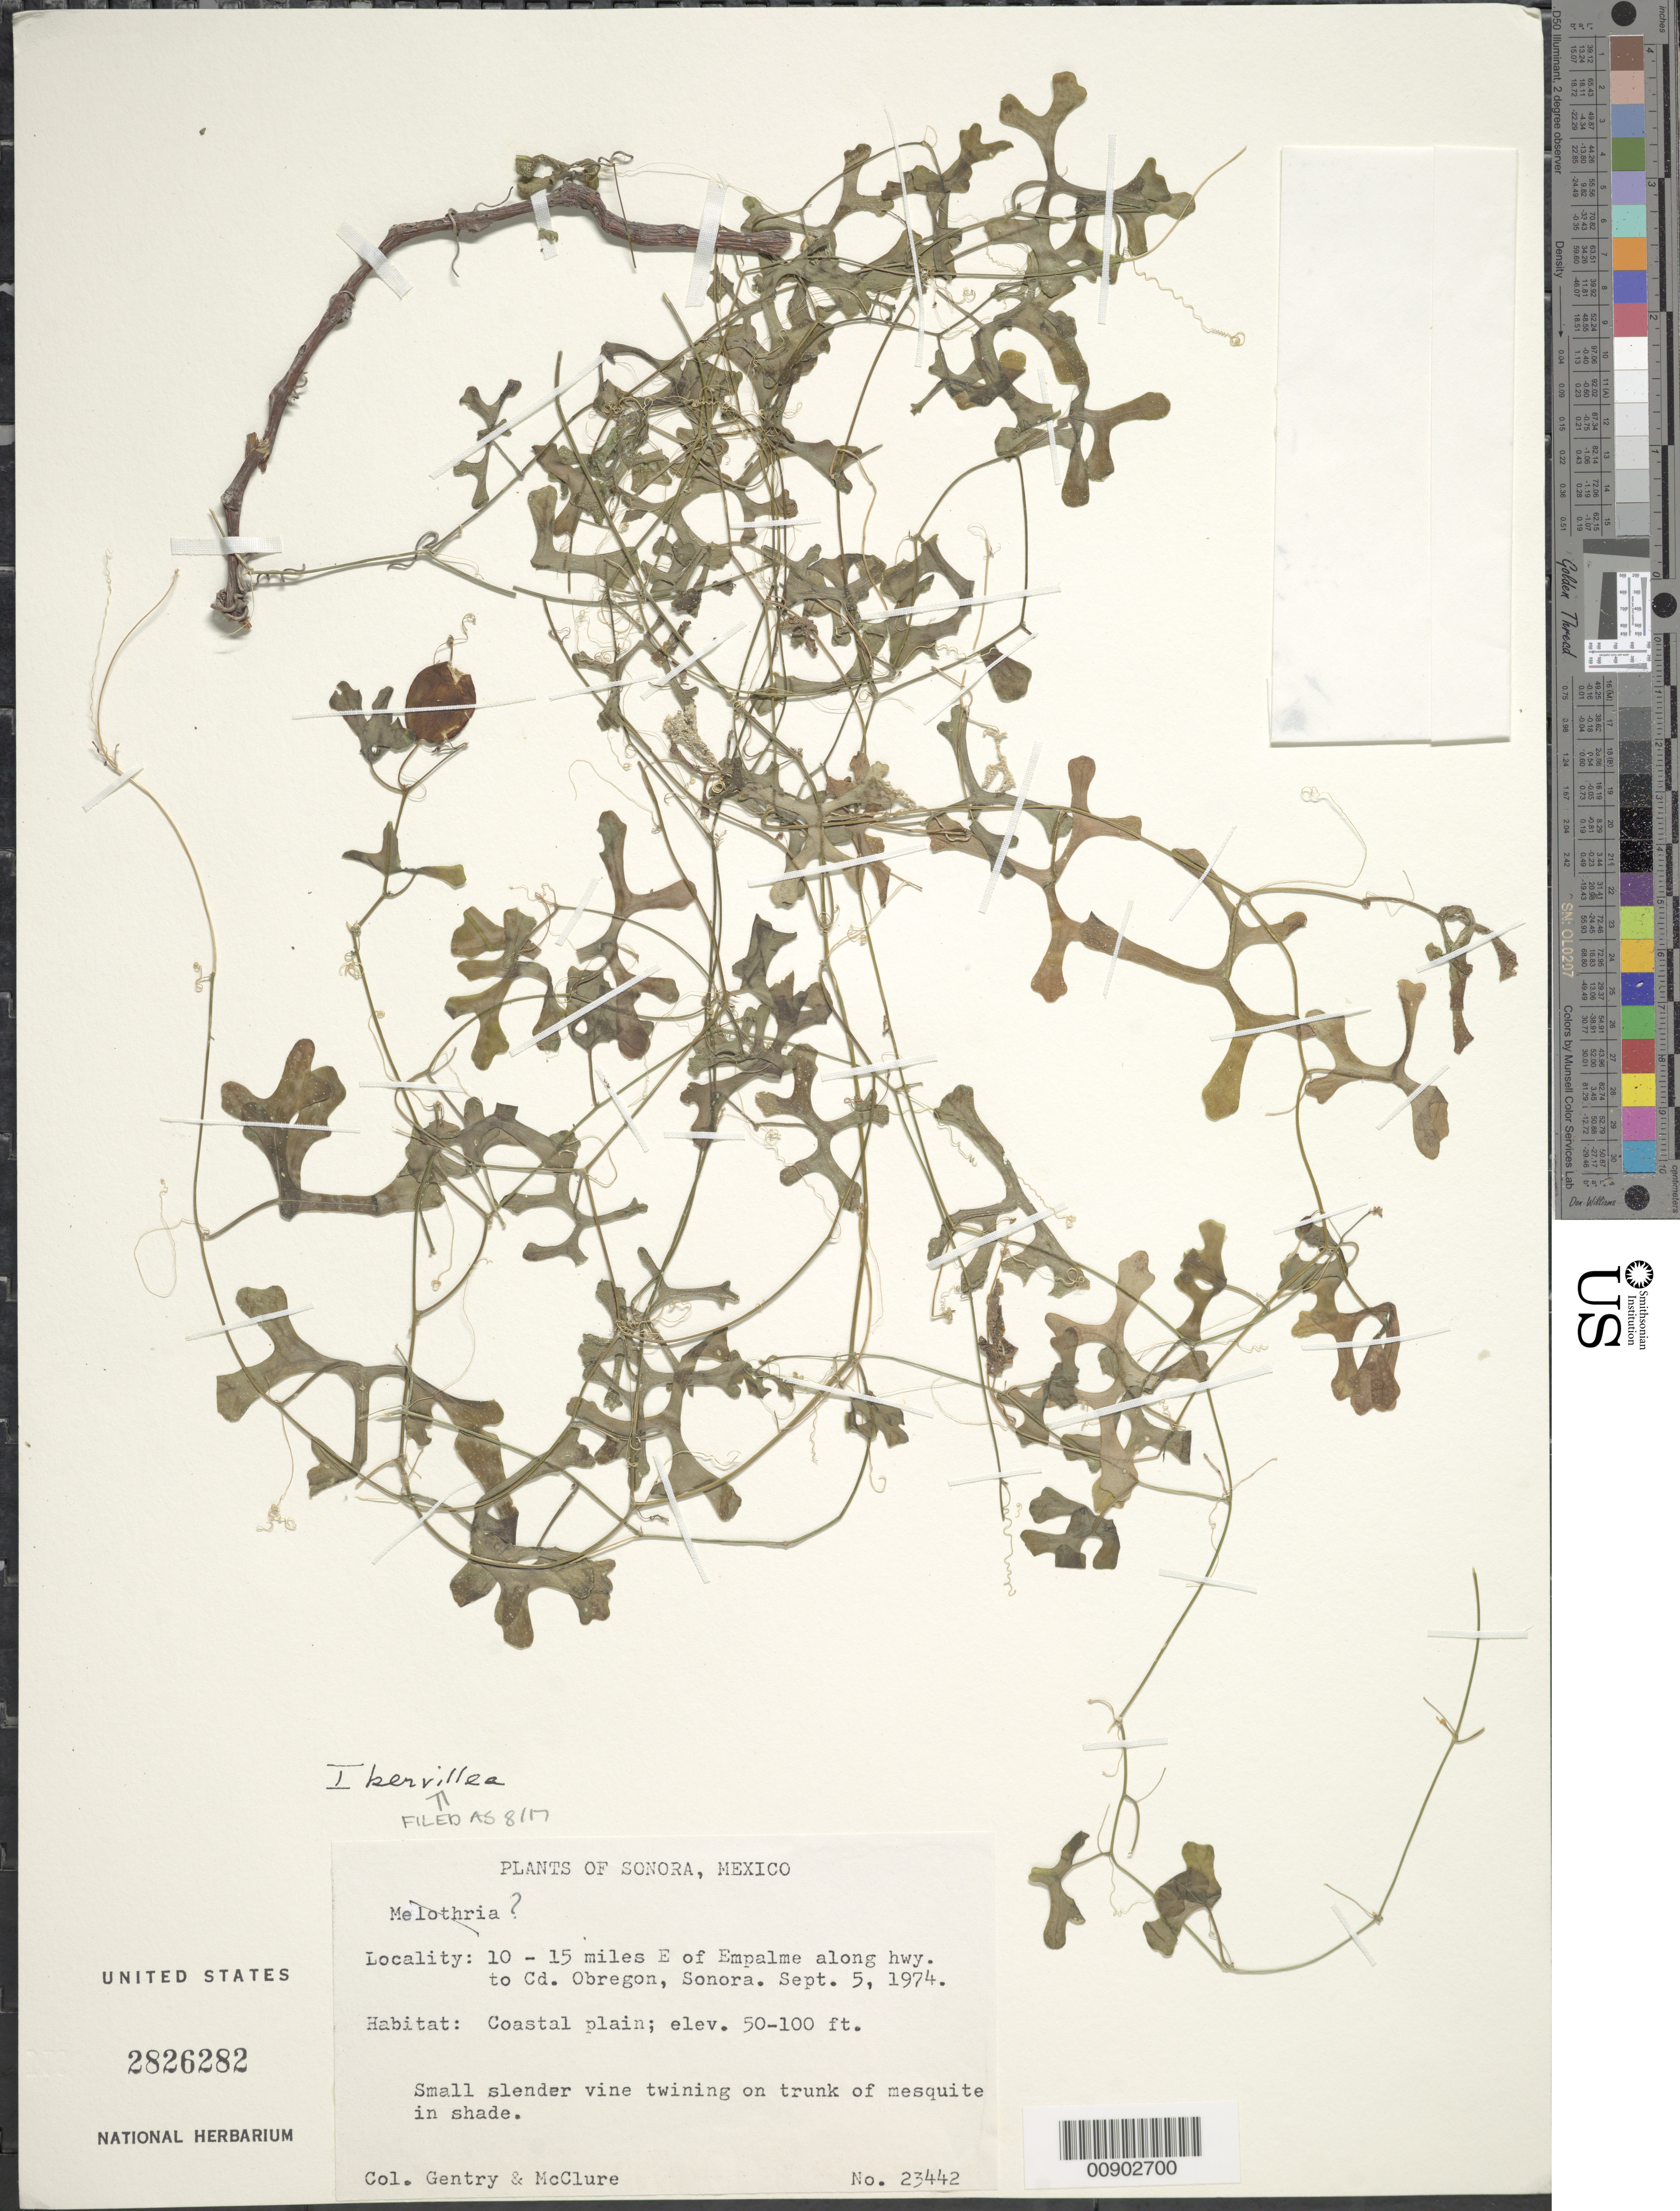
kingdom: Plantae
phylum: Tracheophyta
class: Magnoliopsida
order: Cucurbitales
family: Cucurbitaceae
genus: Ibervillea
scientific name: Ibervillea sp.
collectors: Gentry, -- & McClure, --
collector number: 23442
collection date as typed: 05 Sep 1974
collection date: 1974-09-05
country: Mexico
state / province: Sonora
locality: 10-15 miles E of Empalme along hwy. to Cd. Obregon, Sonora.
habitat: Coastal plain. Twining on trunk of mesquite in shade.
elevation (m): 15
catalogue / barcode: US 2826282